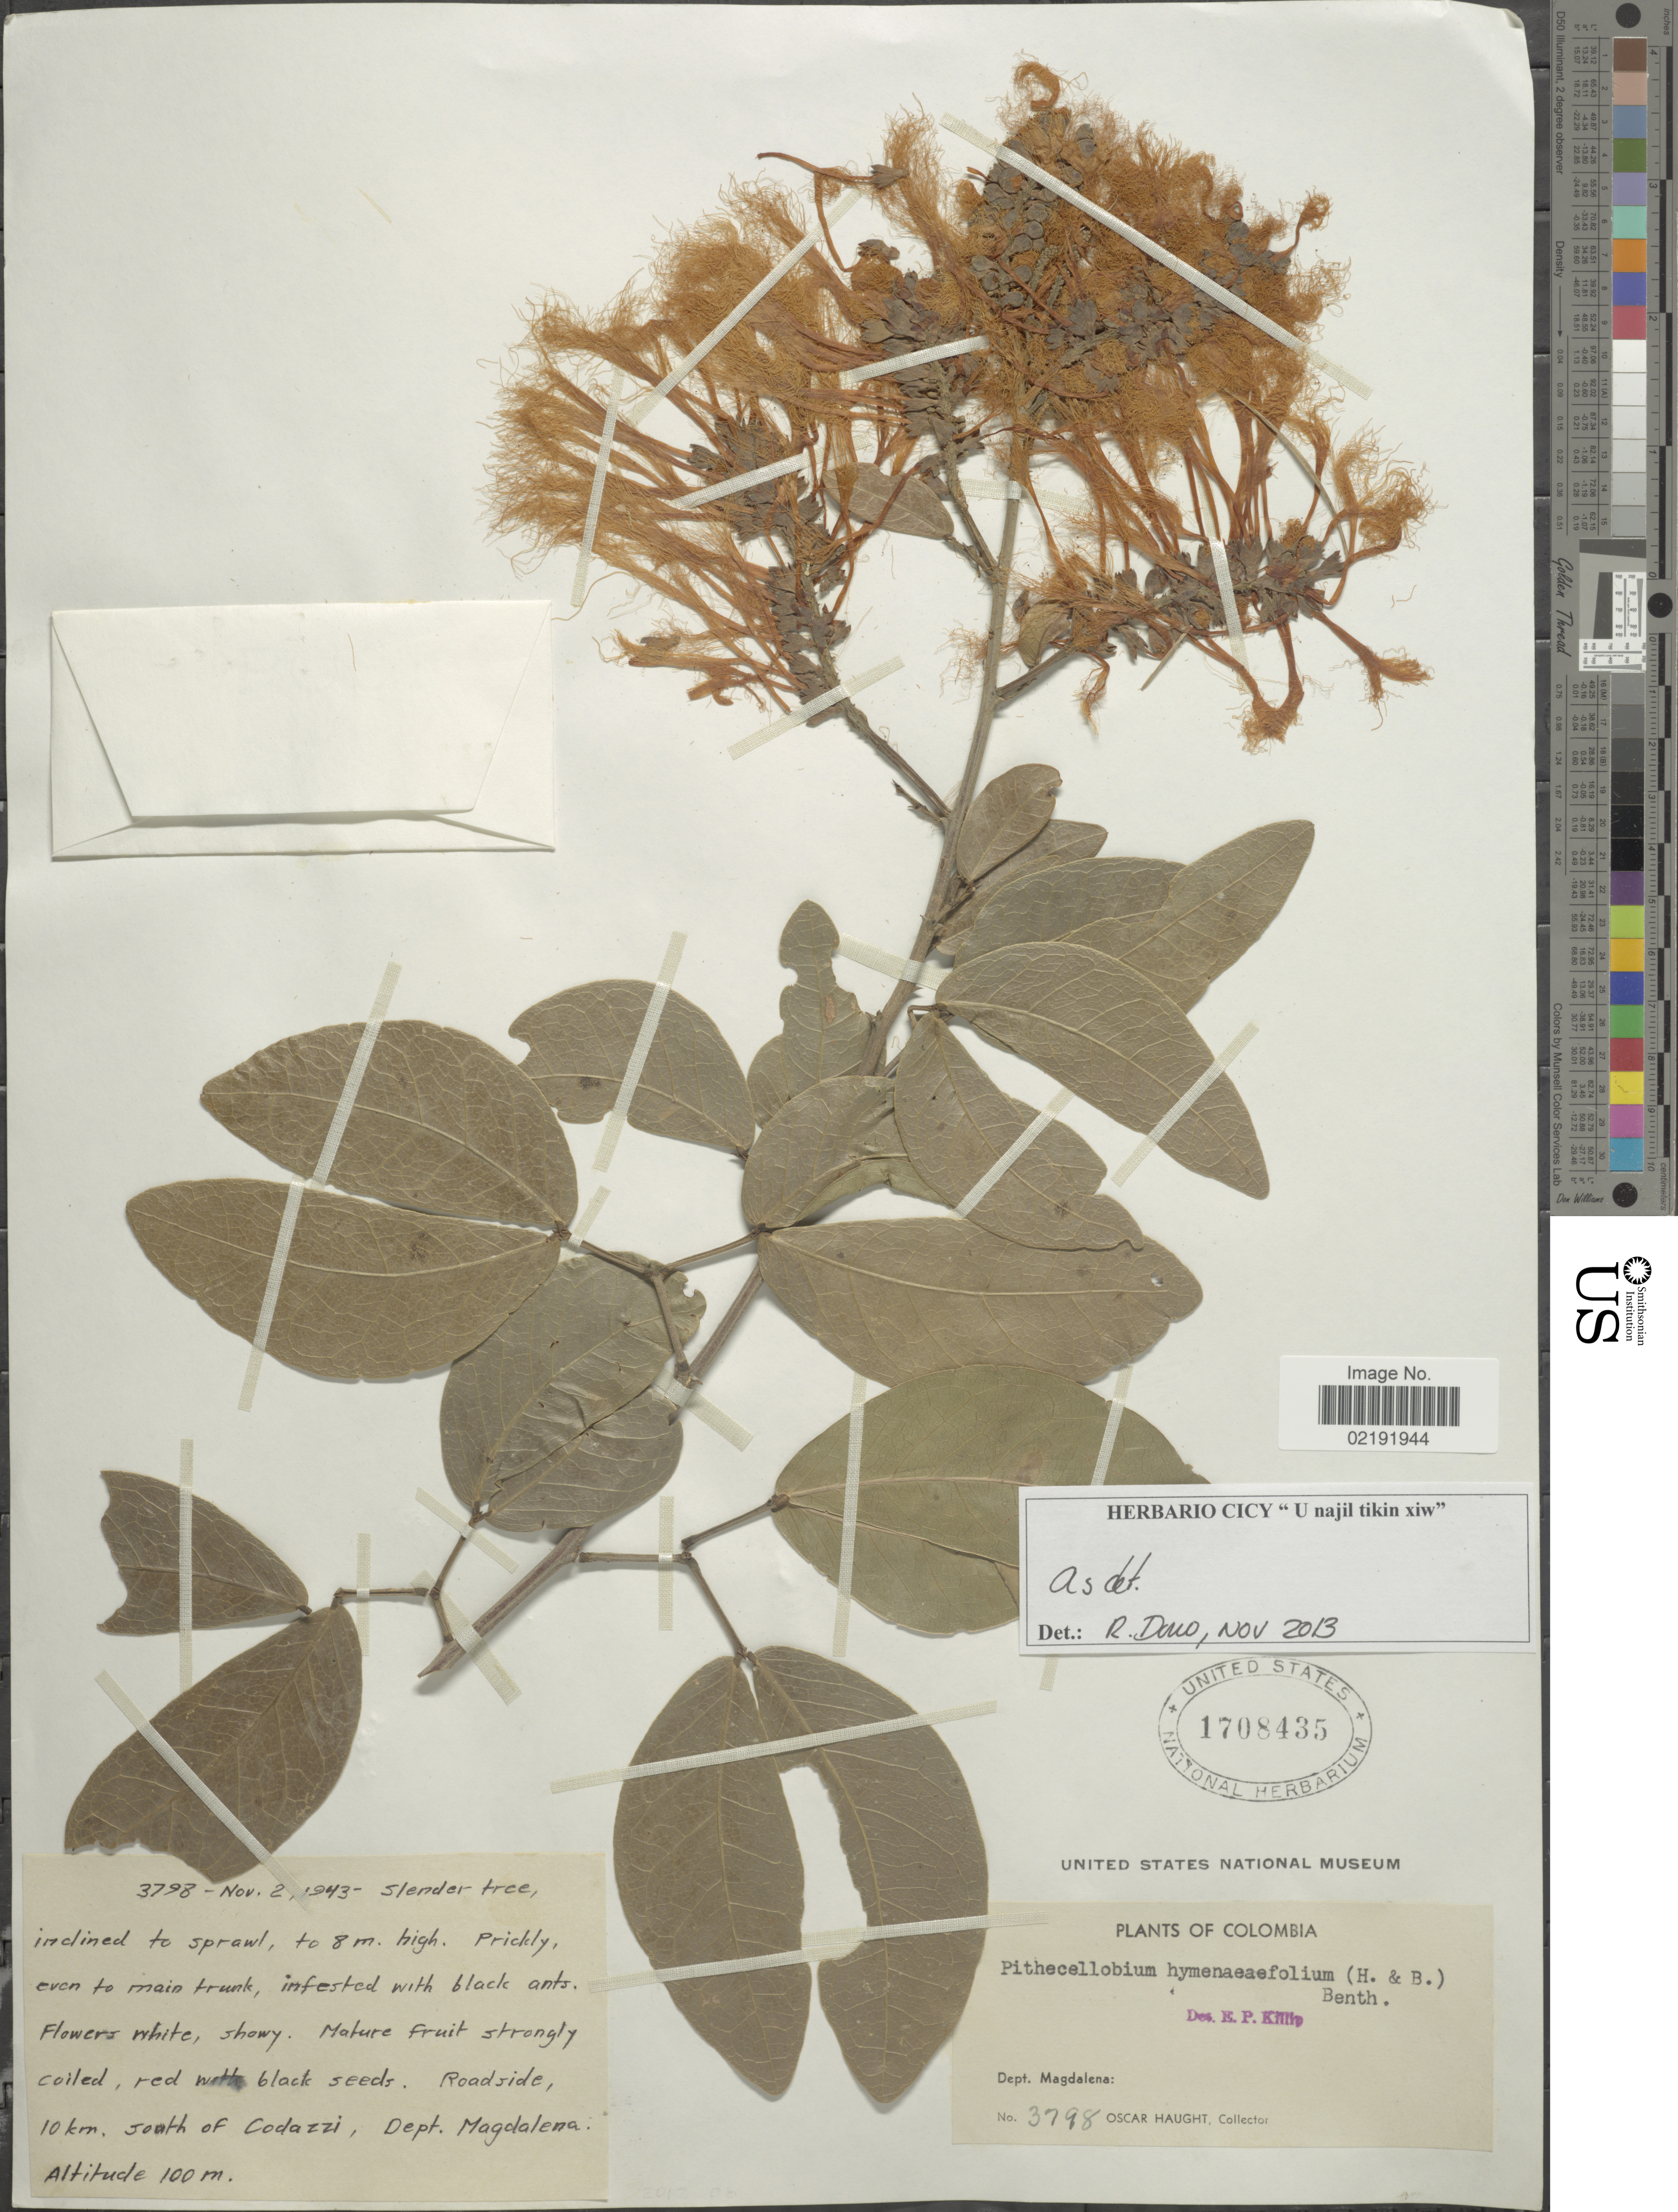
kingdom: Plantae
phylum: Tracheophyta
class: Magnoliopsida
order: Fabales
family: Fabaceae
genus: Pithecellobium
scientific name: Pithecellobium hymenaeifolium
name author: (Humb. & Bonpl. ex Willd.) Benth.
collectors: O. L. Haught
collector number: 3798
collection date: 1943-11-02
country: Colombia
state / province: Magdalena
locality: Roadside, 10 km. South of Codazzi, Dept. Magdalena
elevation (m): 100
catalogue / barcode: US 1708435